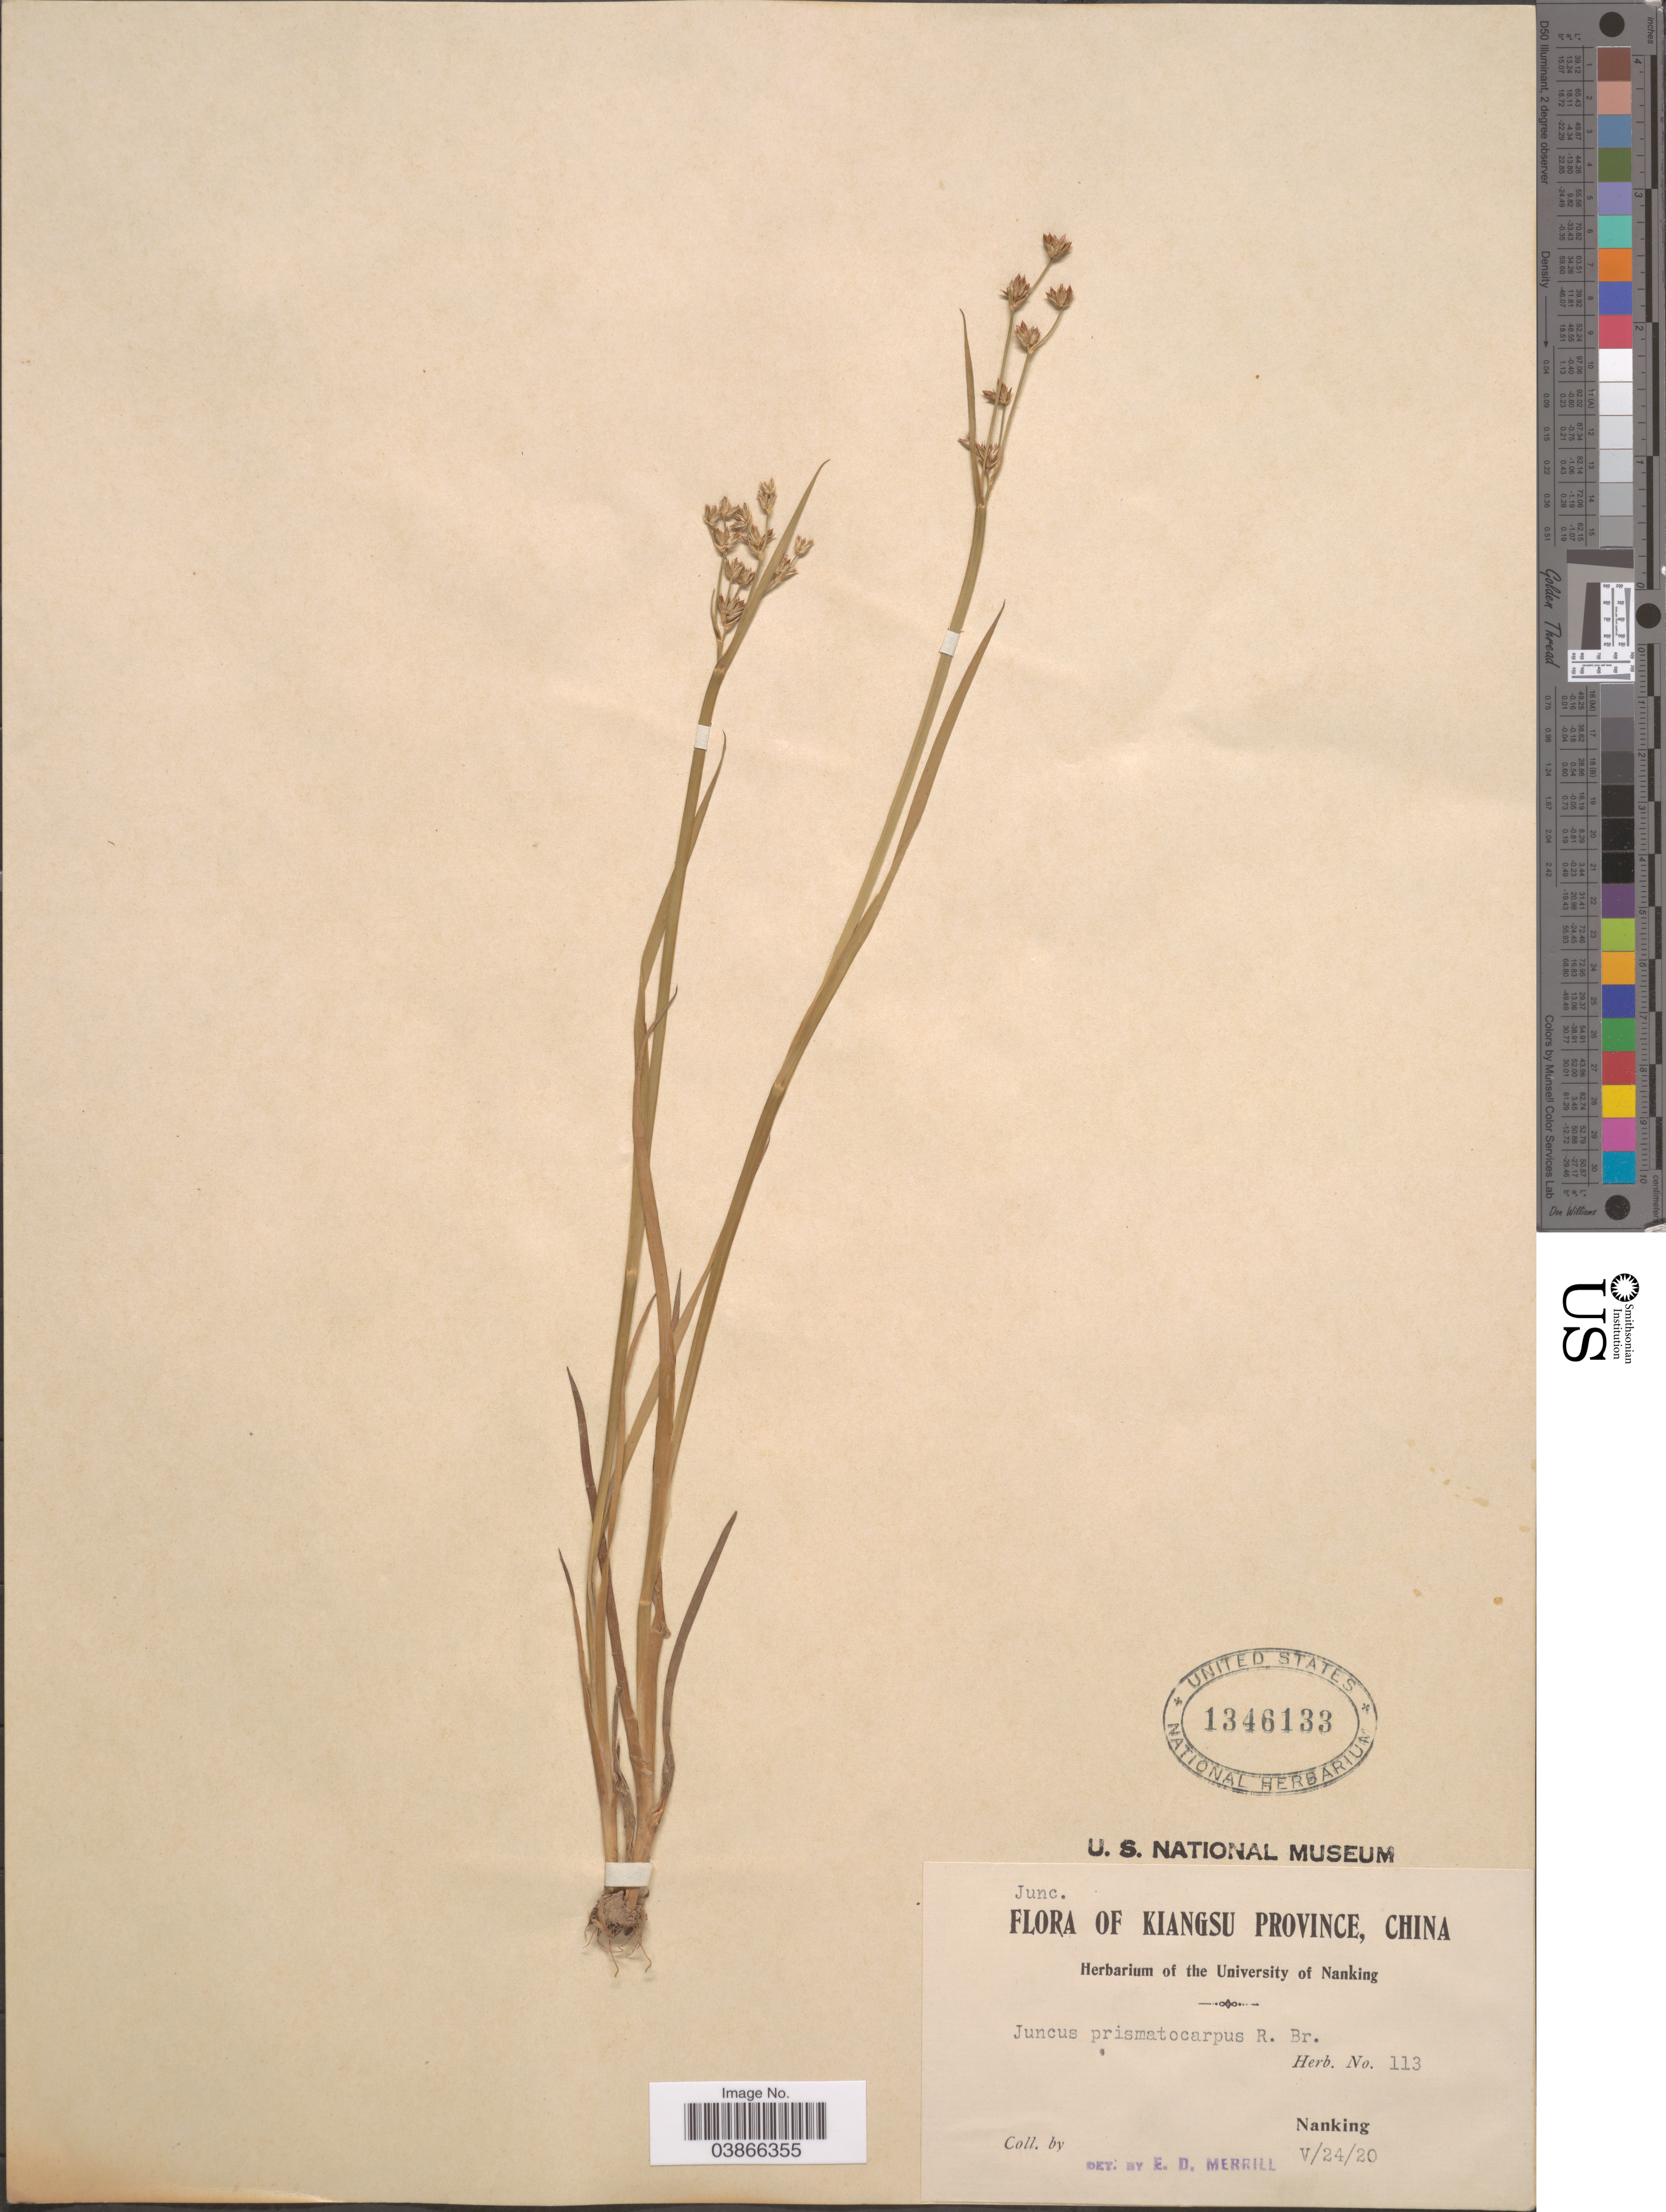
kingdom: Plantae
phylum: Tracheophyta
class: Liliopsida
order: Poales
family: Juncaceae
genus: Juncus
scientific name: Juncus prismatocarpus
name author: R. Br.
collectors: ex herb. University of Nanking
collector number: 113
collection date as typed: Transcribed d/m/y: 24/5/20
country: China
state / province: Jiangsu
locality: Kiangsu Province. Nanking.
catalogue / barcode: US 1346133